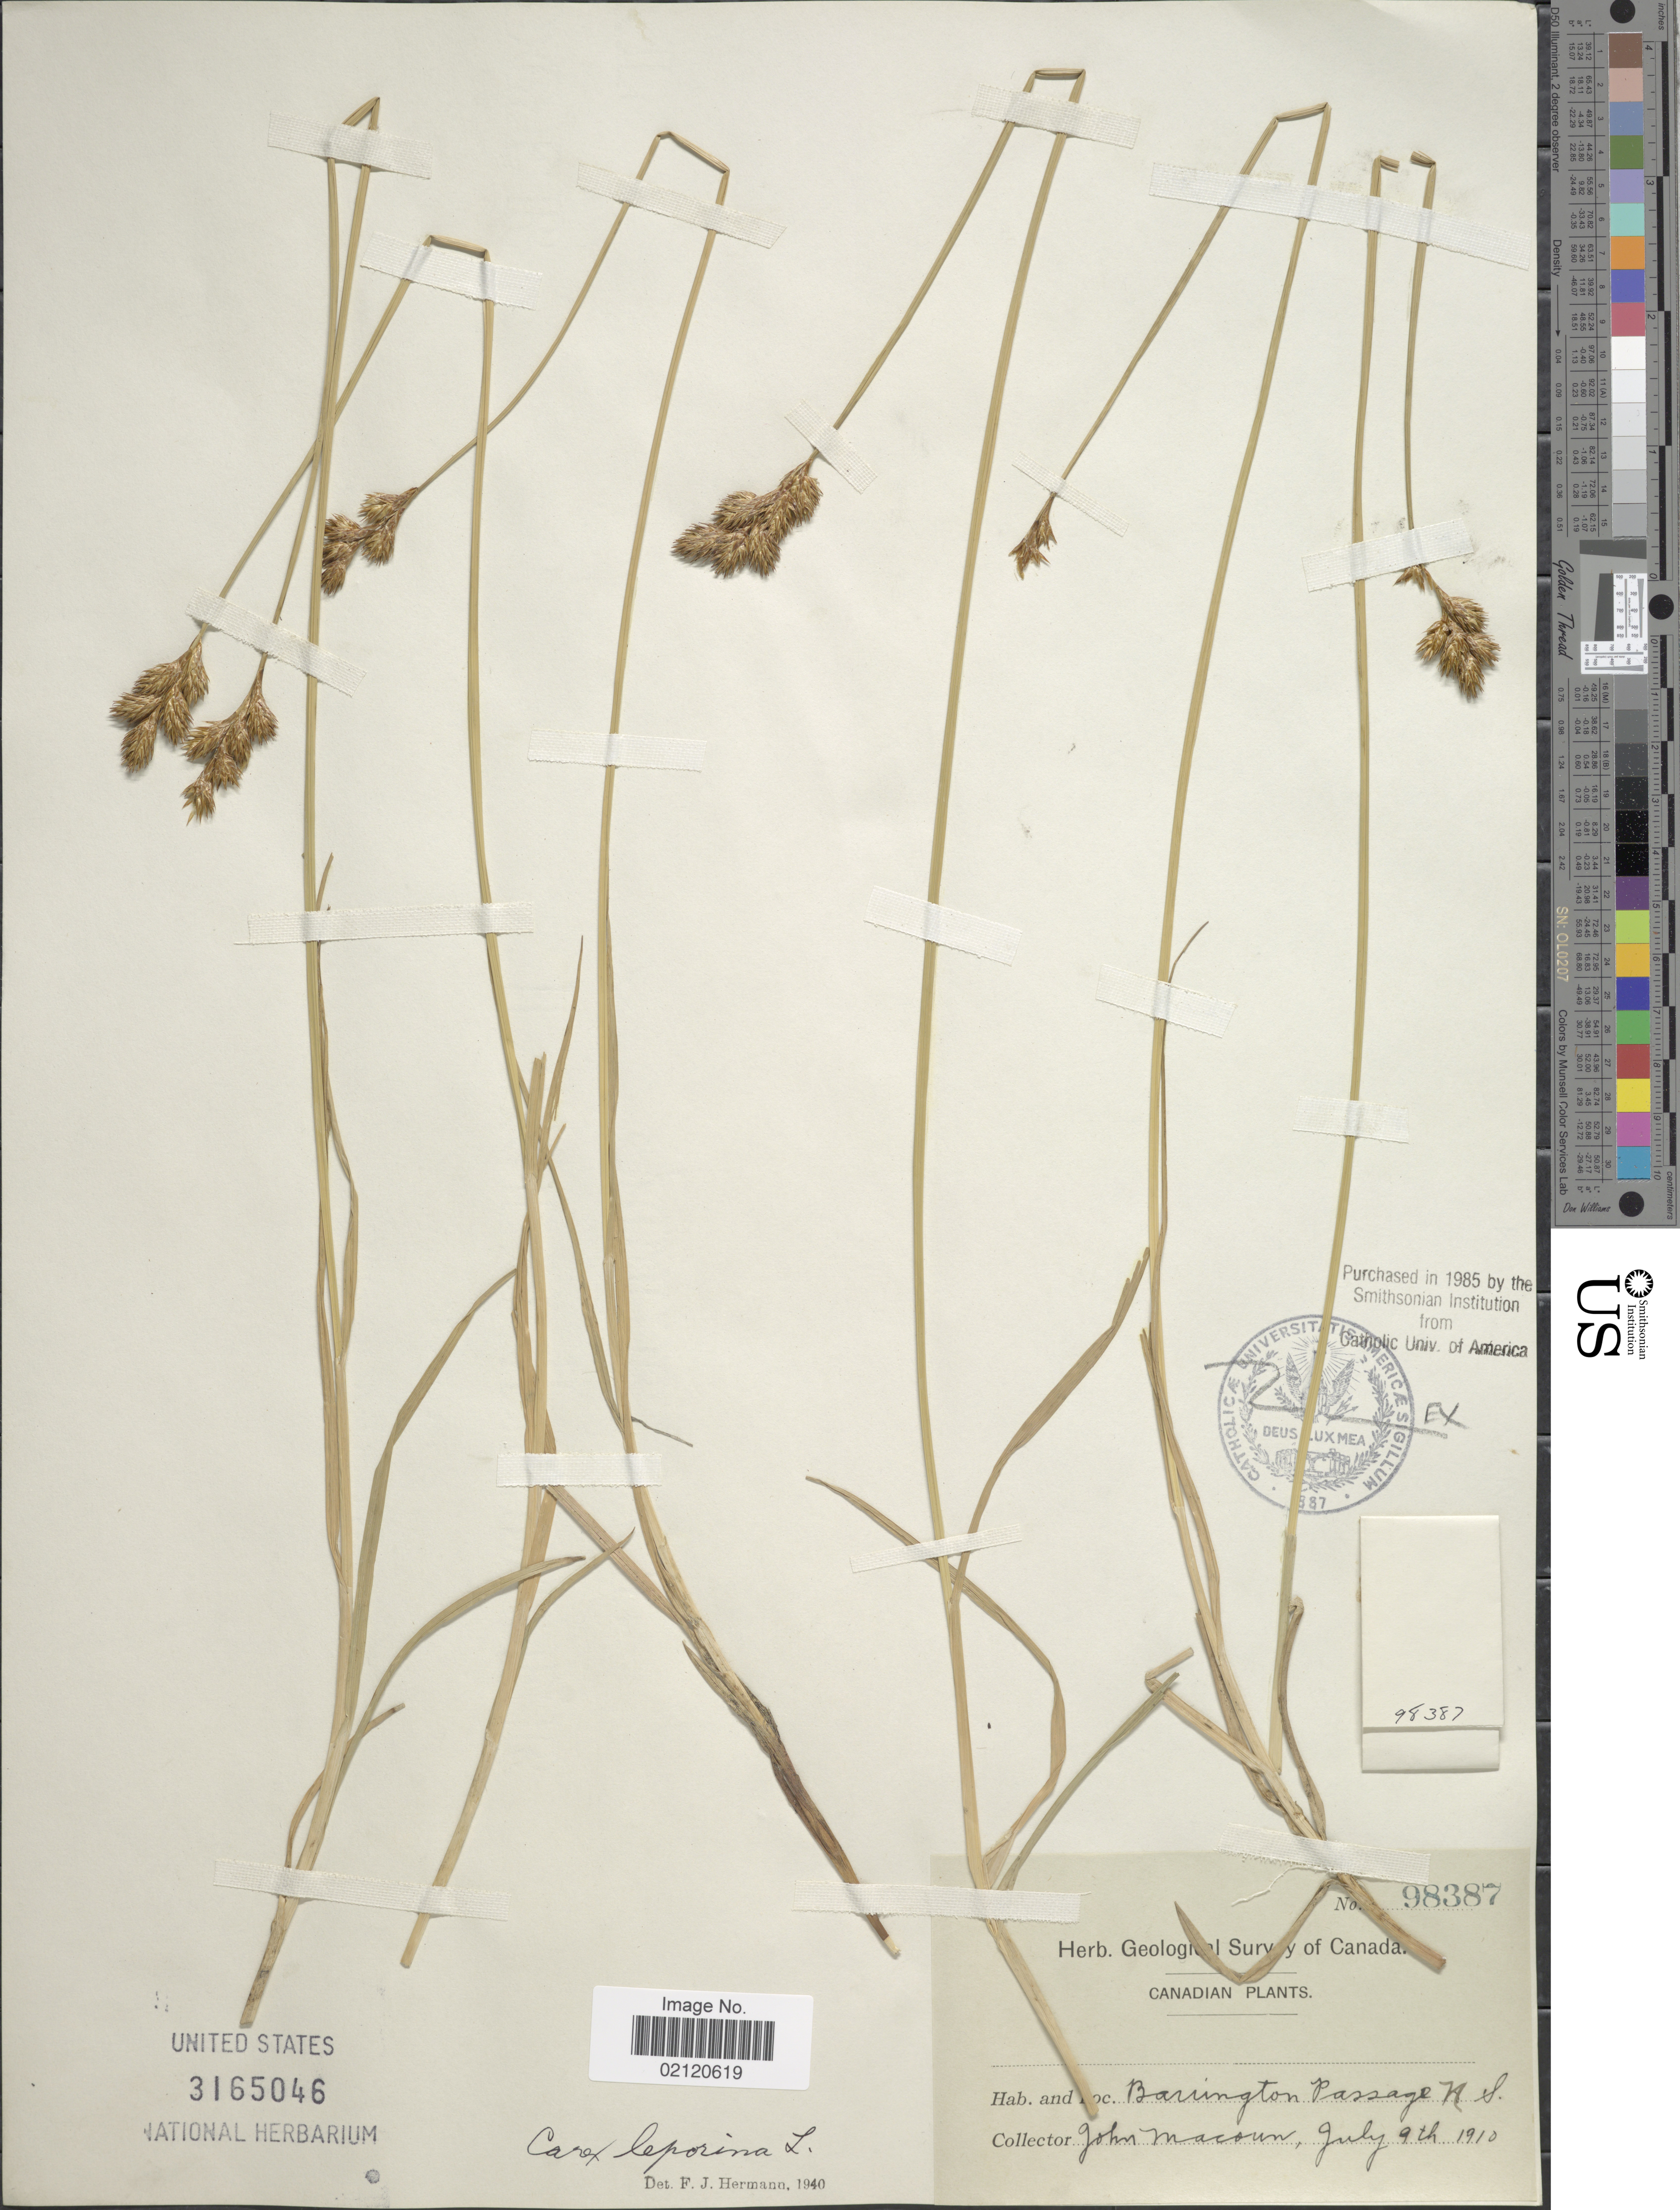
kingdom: Plantae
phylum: Tracheophyta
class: Liliopsida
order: Poales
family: Cyperaceae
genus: Carex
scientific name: Carex leporina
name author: L.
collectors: J. Macoun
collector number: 98387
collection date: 1910-07-09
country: Canada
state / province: Nova Scotia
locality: Barrington Passage, NS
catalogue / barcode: US 3165046